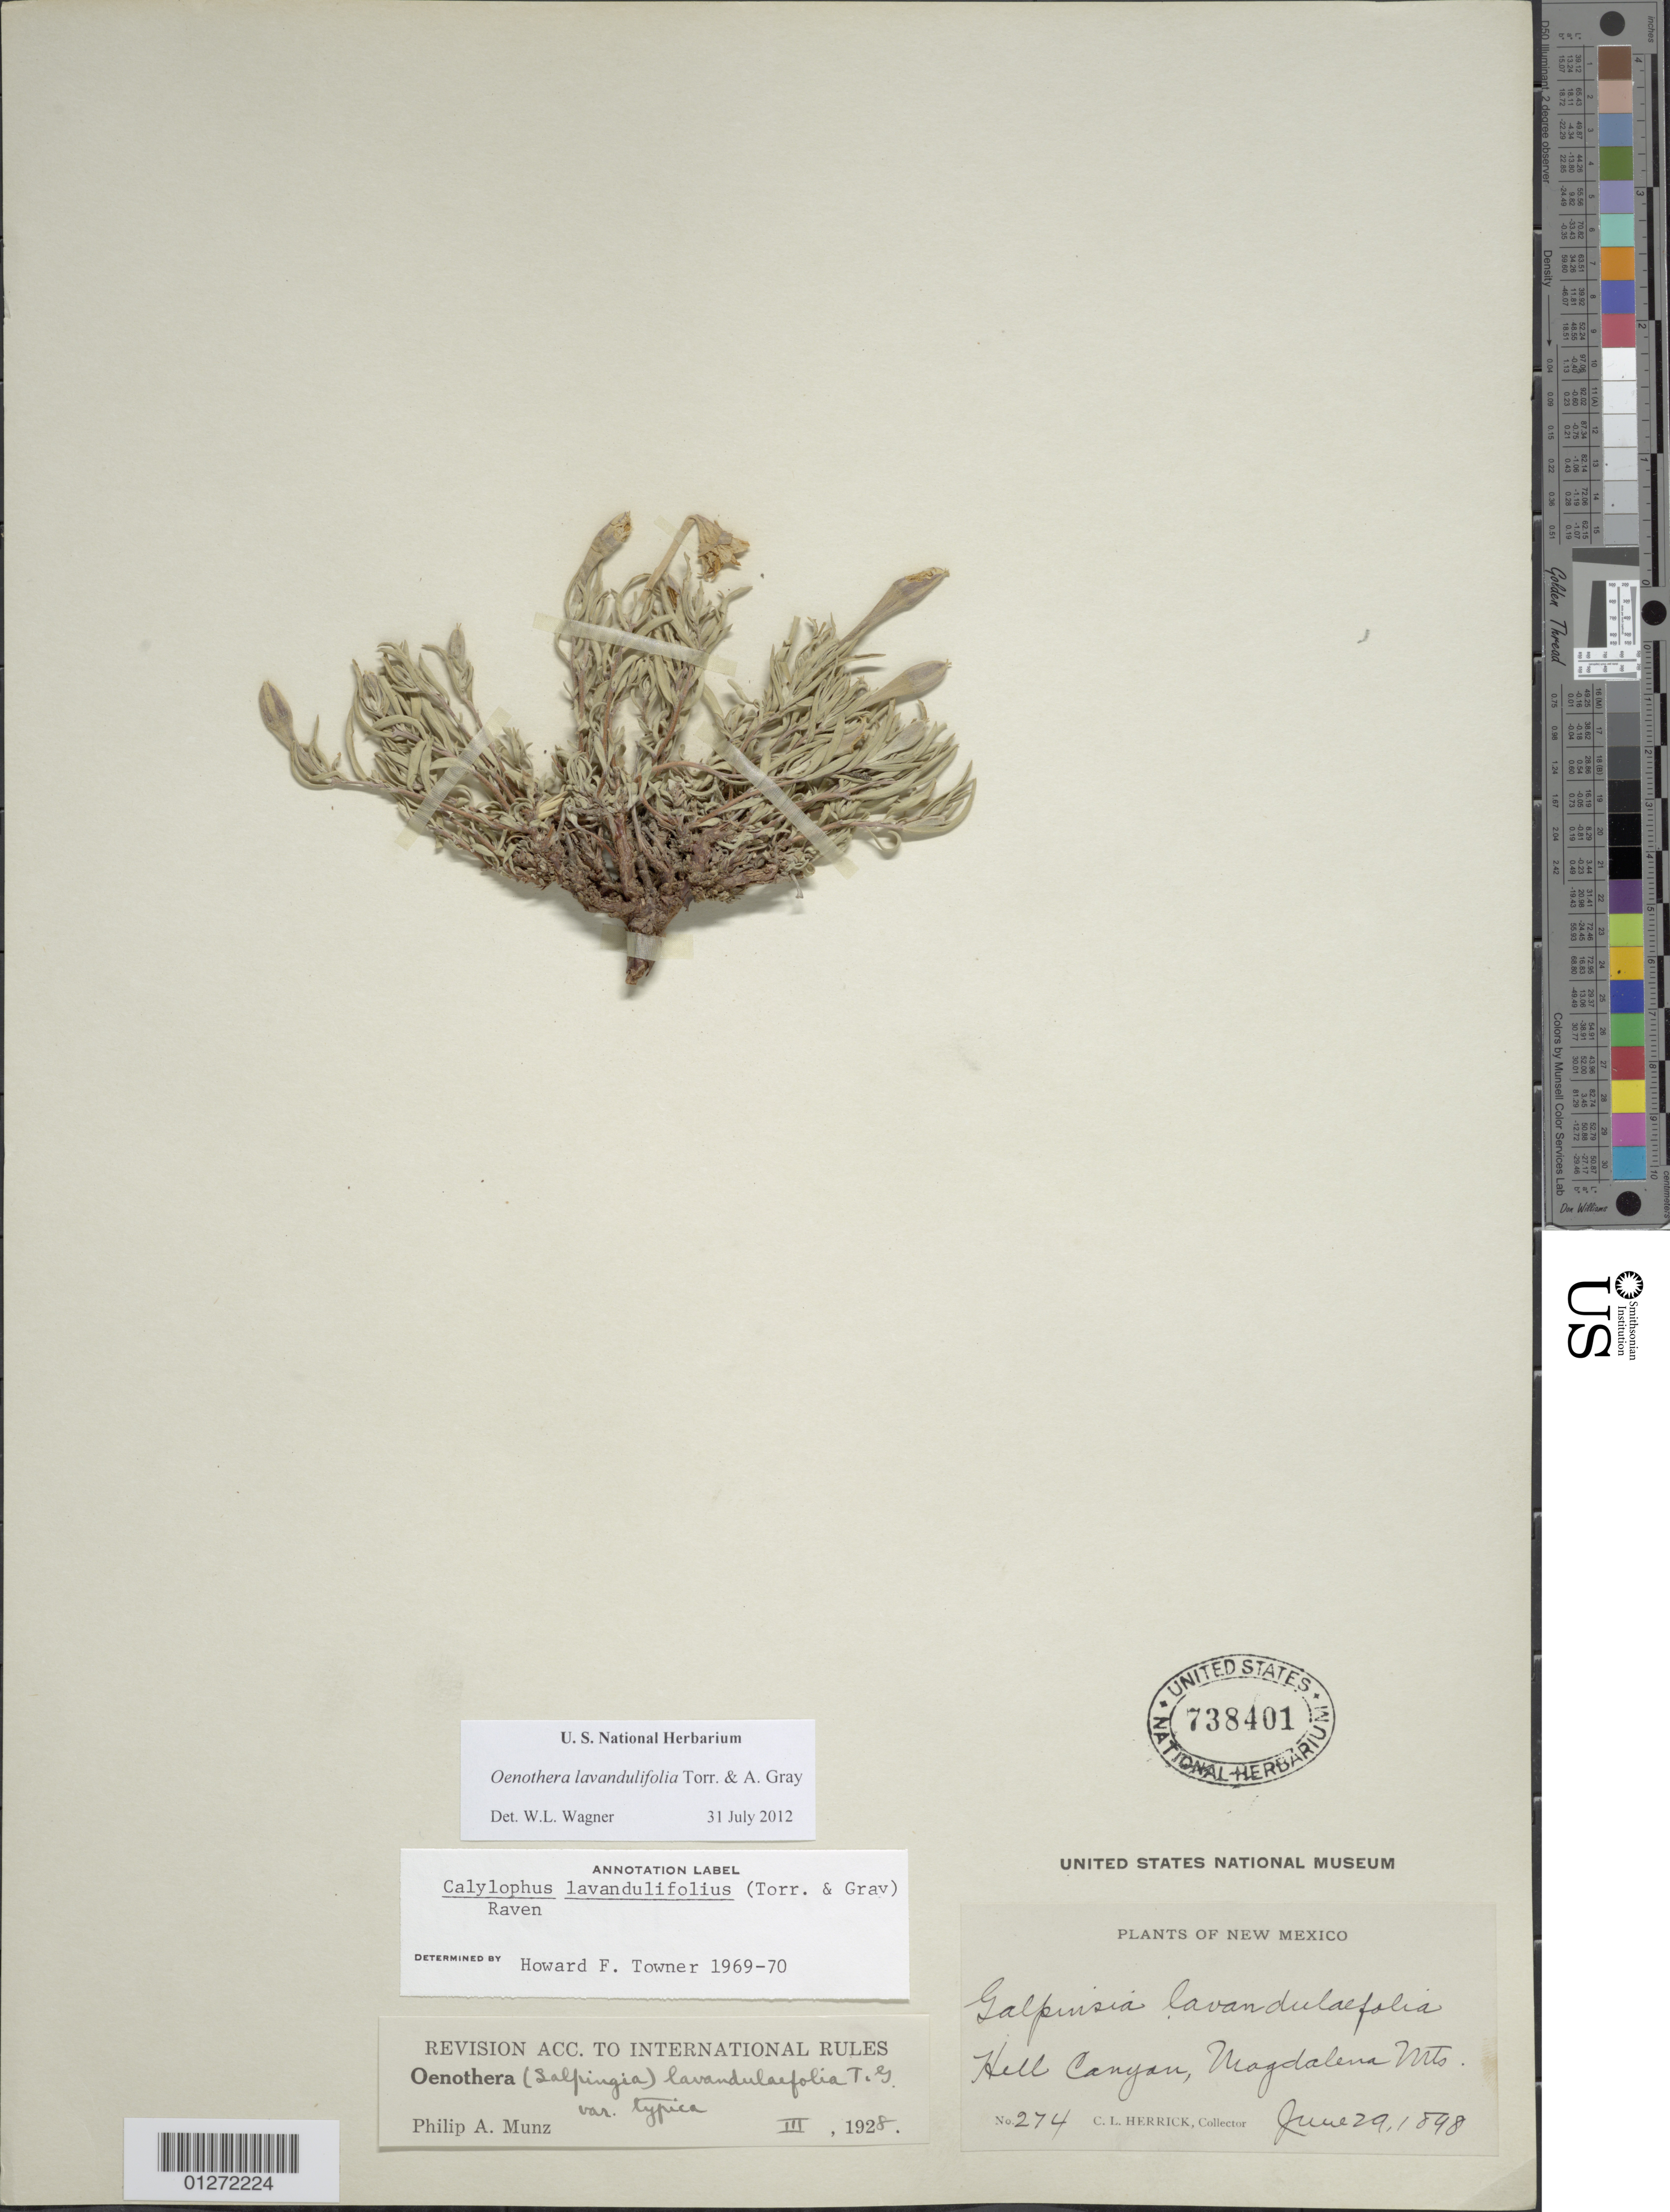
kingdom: Plantae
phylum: Tracheophyta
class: Magnoliopsida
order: Myrtales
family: Onagraceae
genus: Oenothera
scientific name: Oenothera lavandulifolia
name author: Torr. & A. Gray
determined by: Wagner, W. L., (BOT), Smithsonian Institution - National Museum of Natural History (UNITED STATES)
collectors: C. Herrick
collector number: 274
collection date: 1898-06-29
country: United States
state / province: New Mexico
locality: Hell Canyon, Magdalena Mts.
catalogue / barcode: US 738401